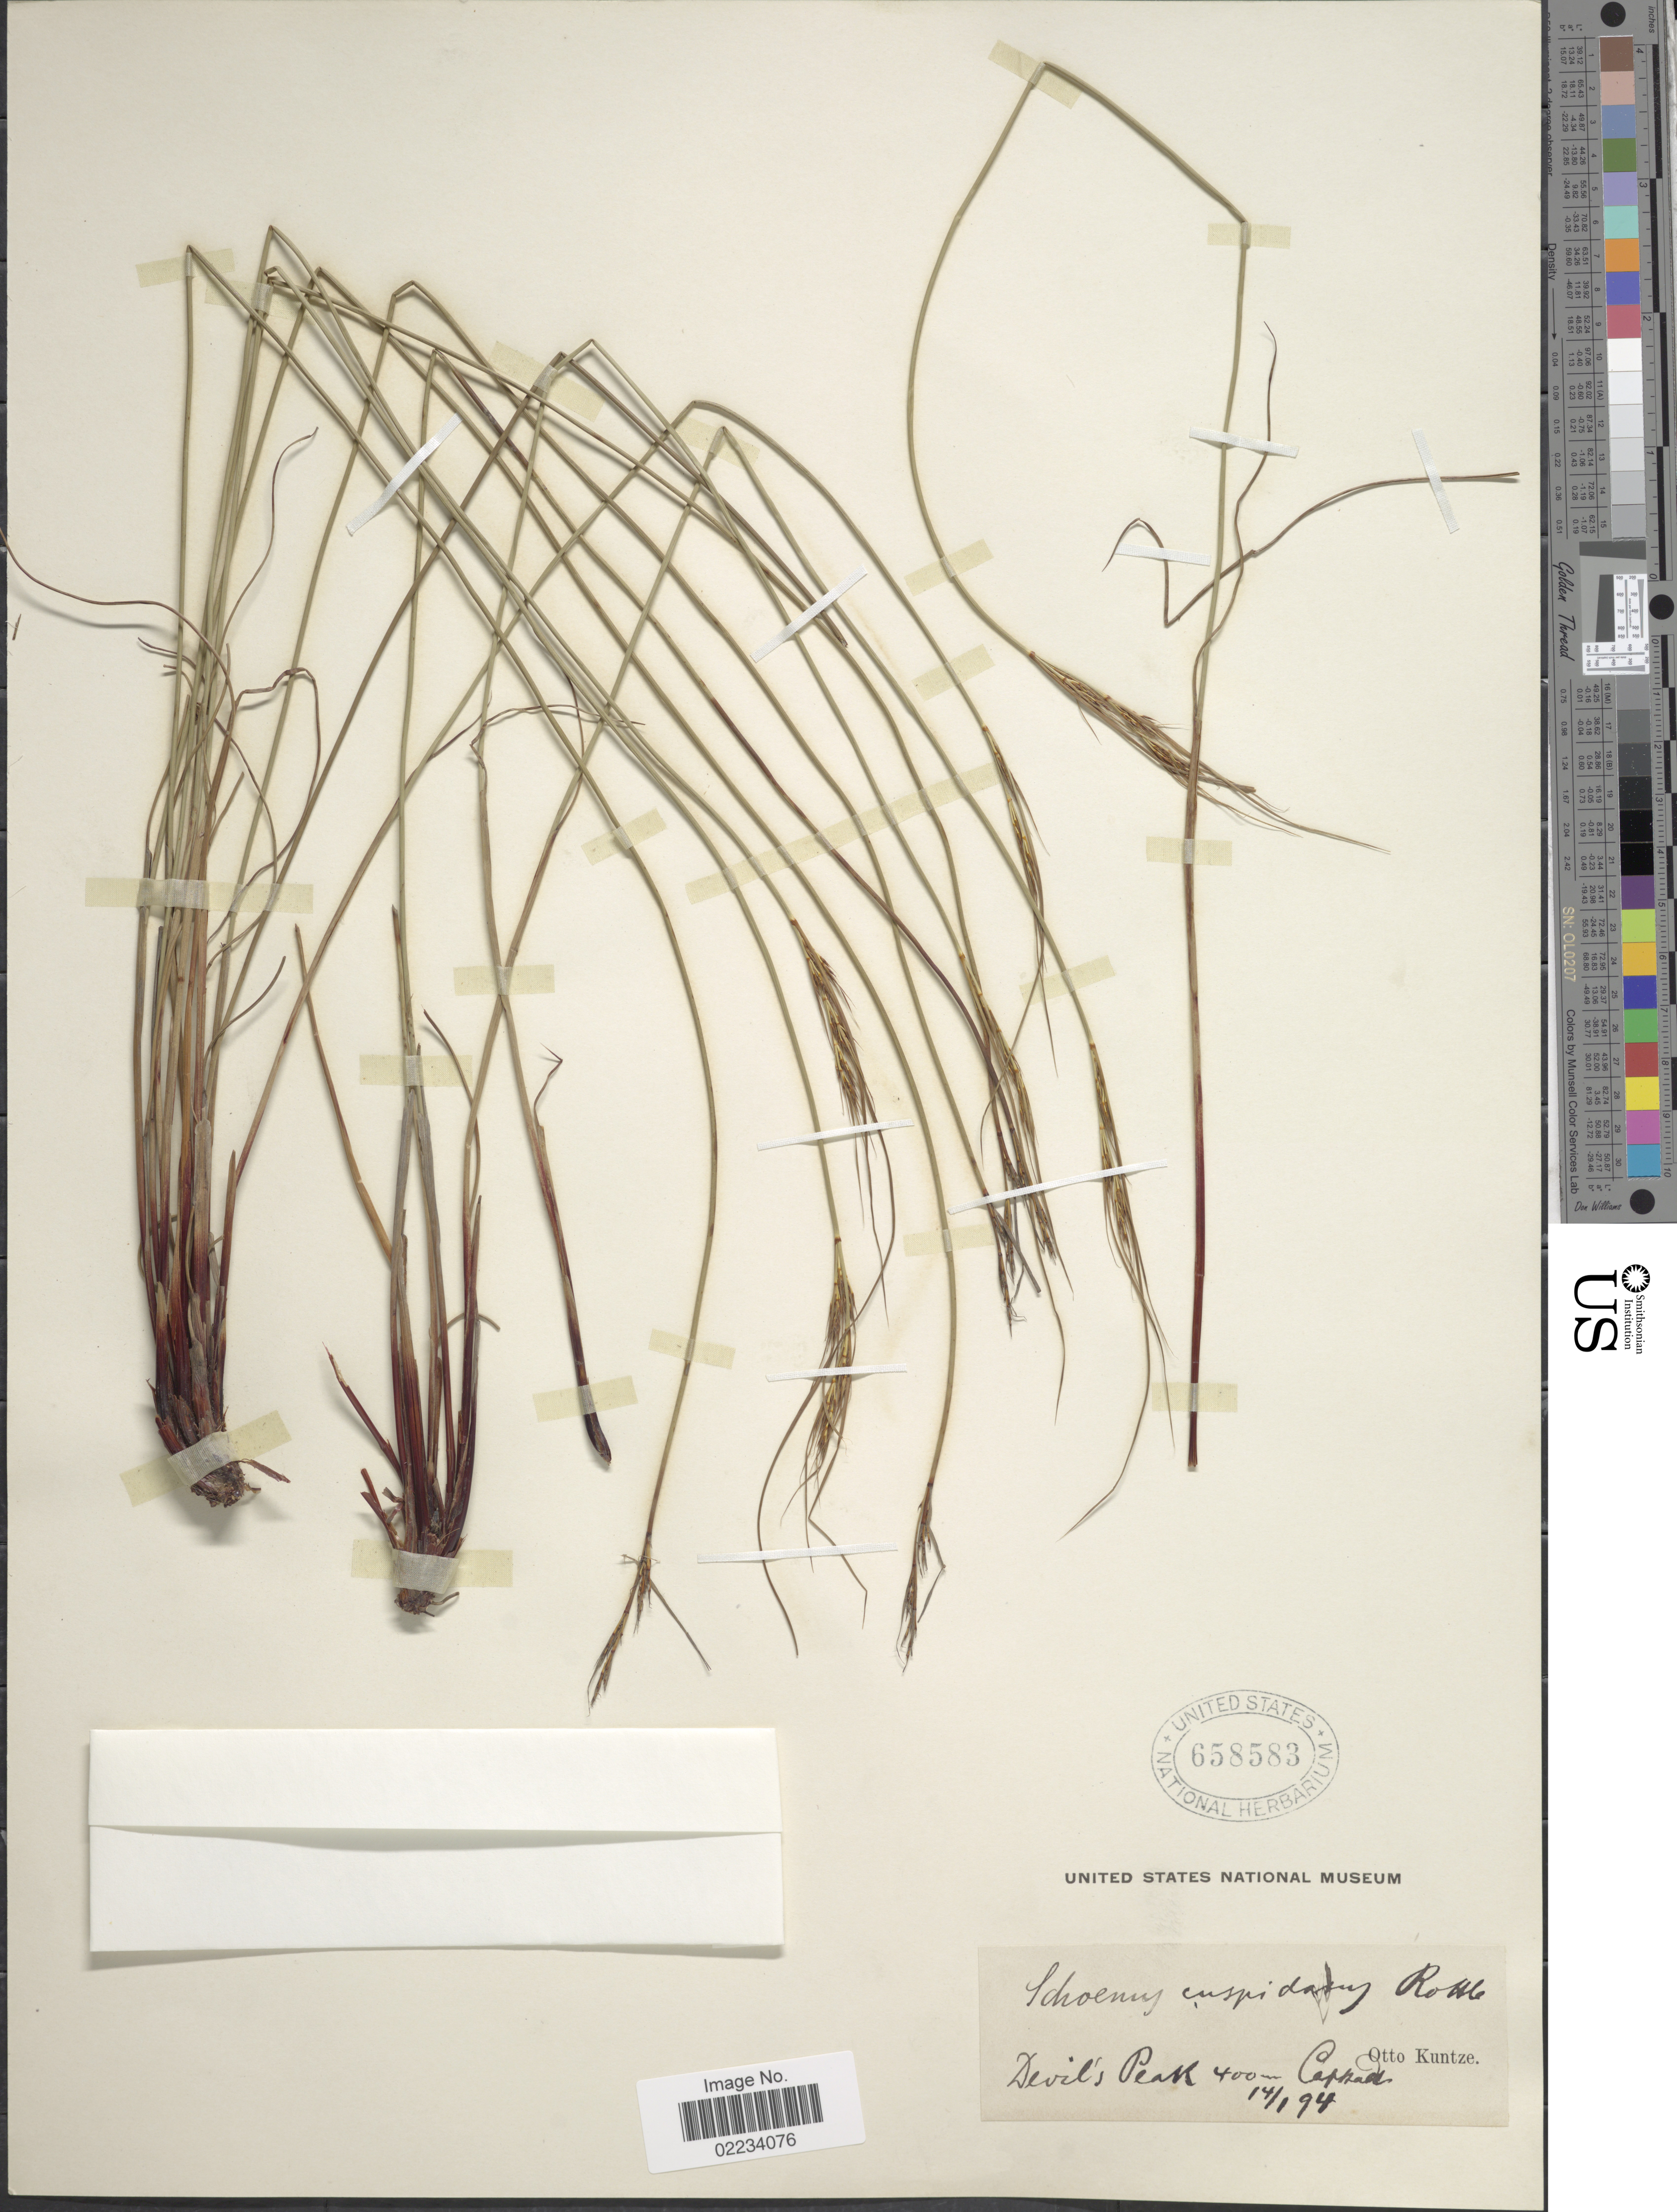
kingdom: Plantae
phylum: Tracheophyta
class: Liliopsida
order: Poales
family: Cyperaceae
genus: Schoenus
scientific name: Schoenus cuspidatus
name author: Rottb.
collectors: C.E.O. Kuntze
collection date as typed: Transcribed d/m/y: 14/1/94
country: South Africa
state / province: Western Cape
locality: Devil's Peak, Capstadt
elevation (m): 400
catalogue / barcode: US 658583